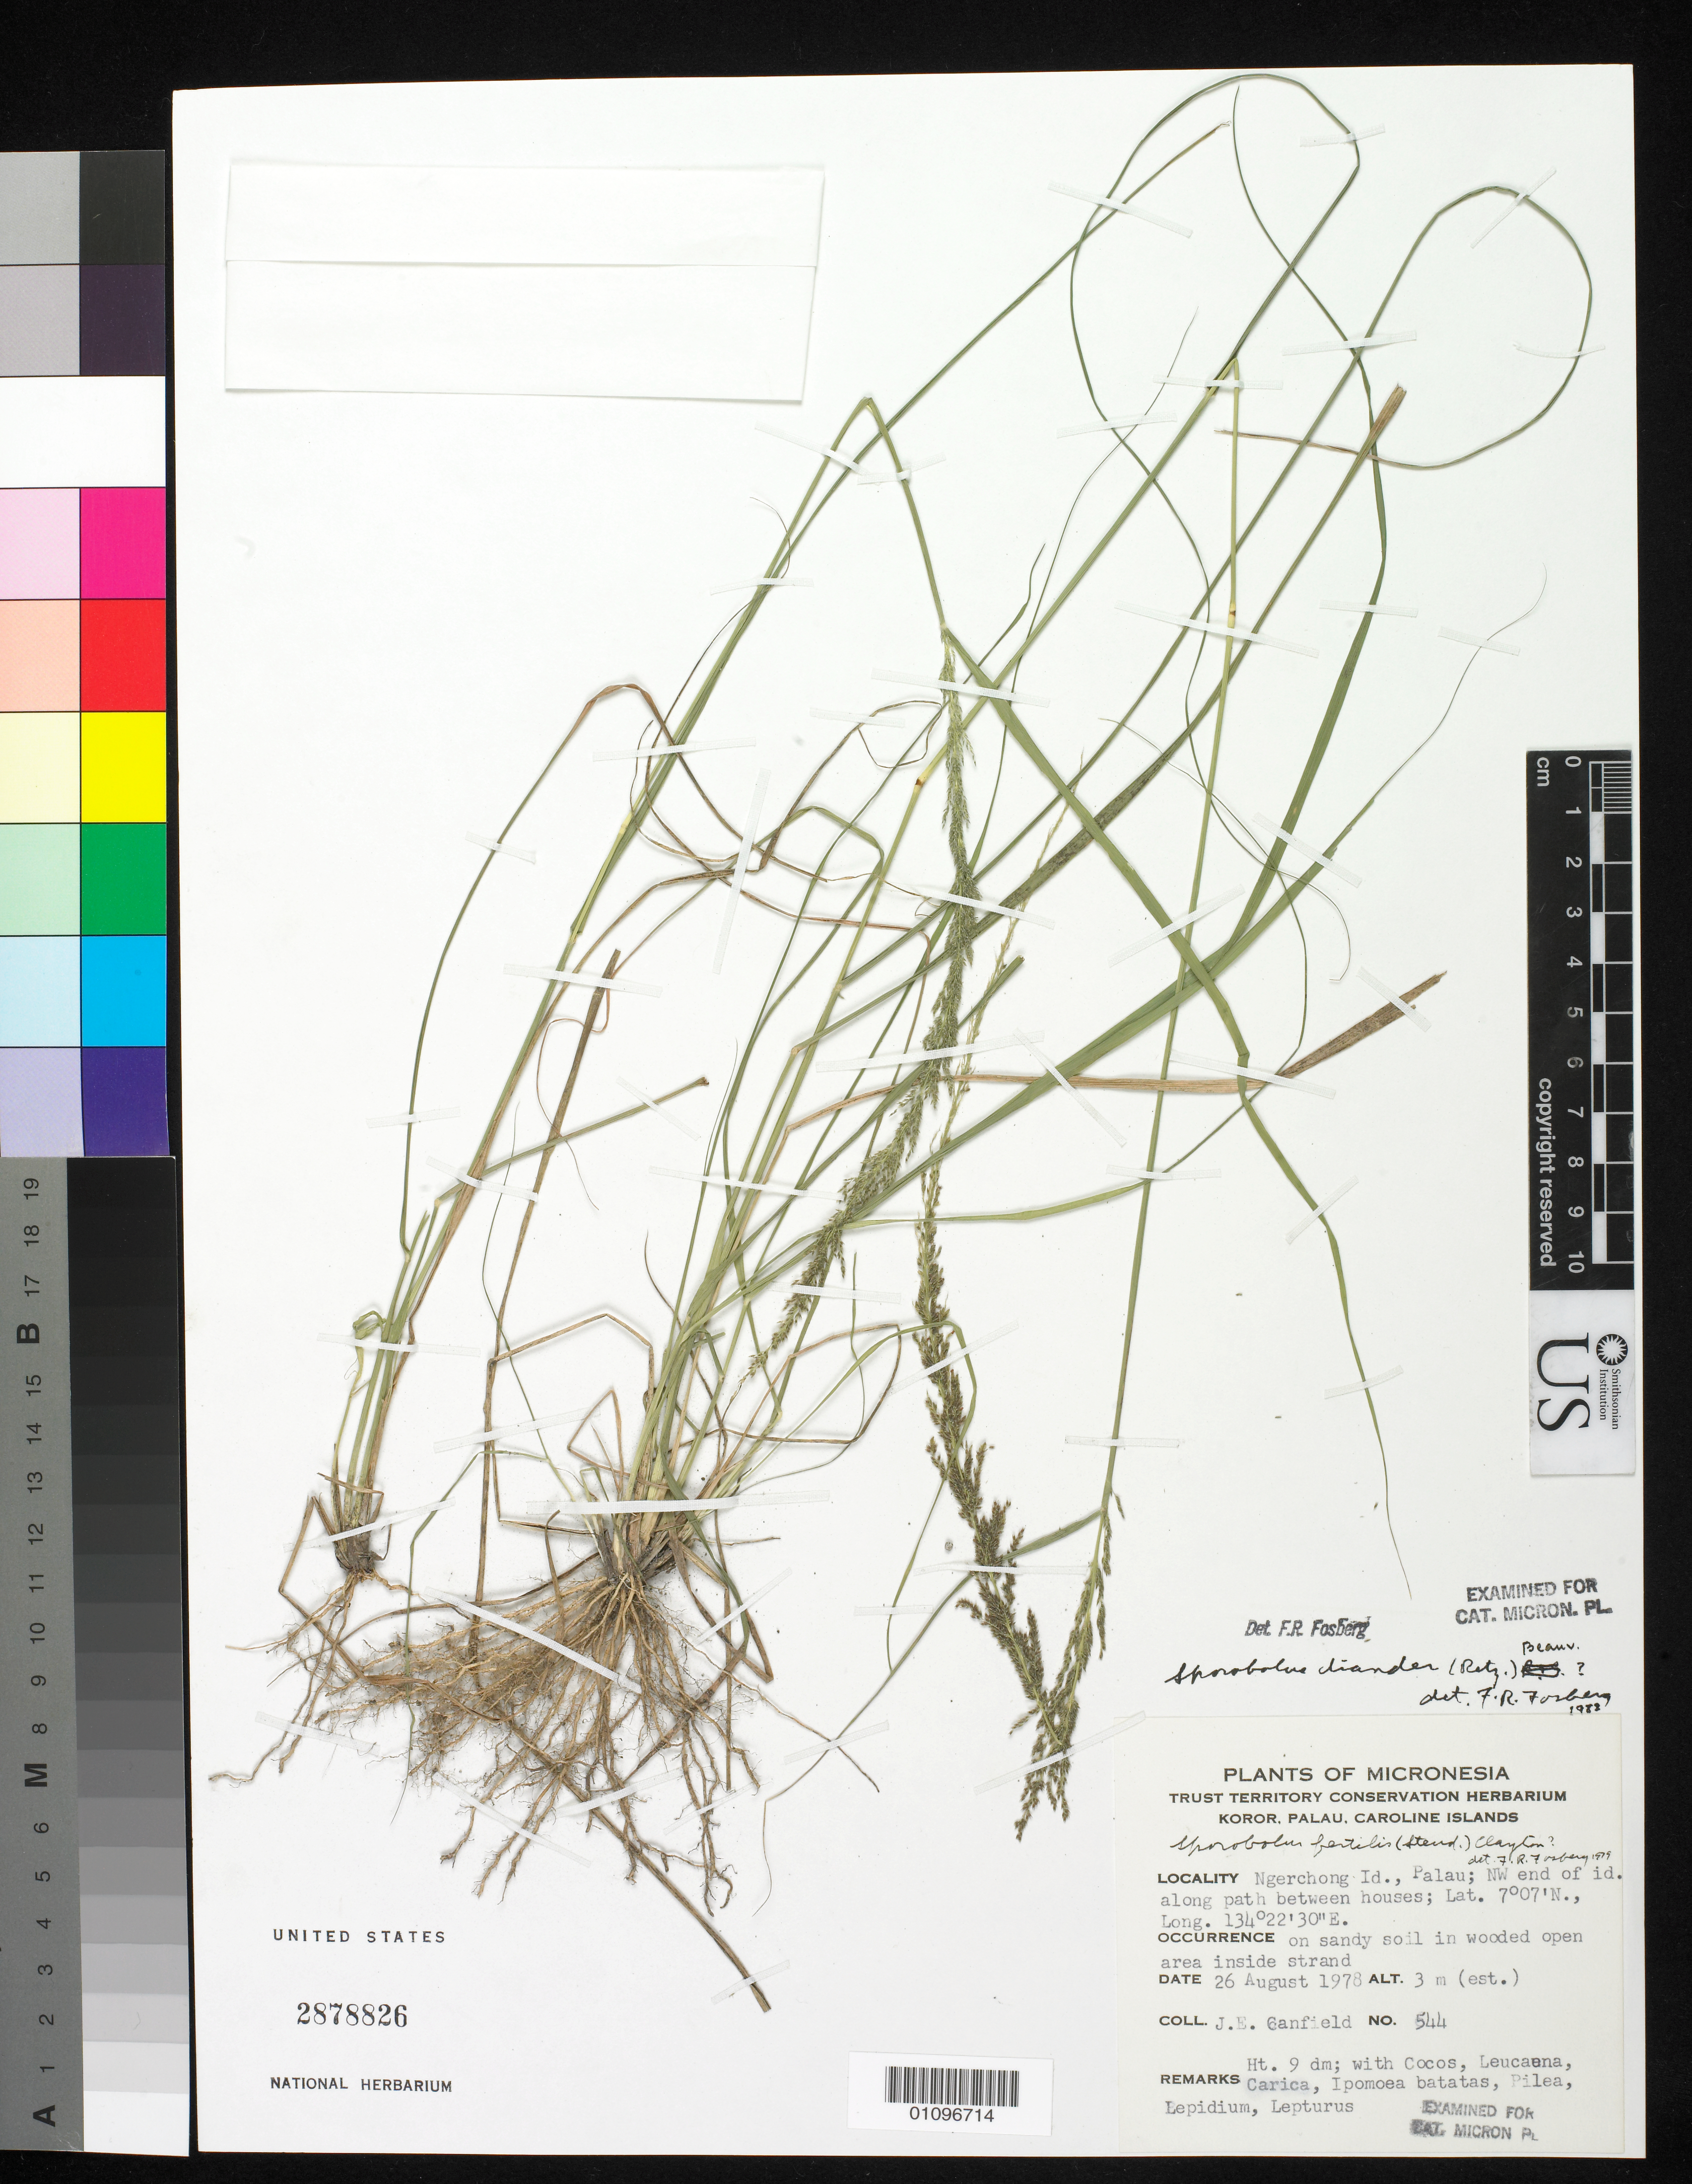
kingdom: Plantae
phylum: Tracheophyta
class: Liliopsida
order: Poales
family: Poaceae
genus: Sporobolus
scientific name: Sporobolus diander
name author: (Retz.) P. Beauv.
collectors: J. E. Canfield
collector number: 544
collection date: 1978-08-26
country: Palau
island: Ngerechong [Ngeregong]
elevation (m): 3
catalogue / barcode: US 2878826